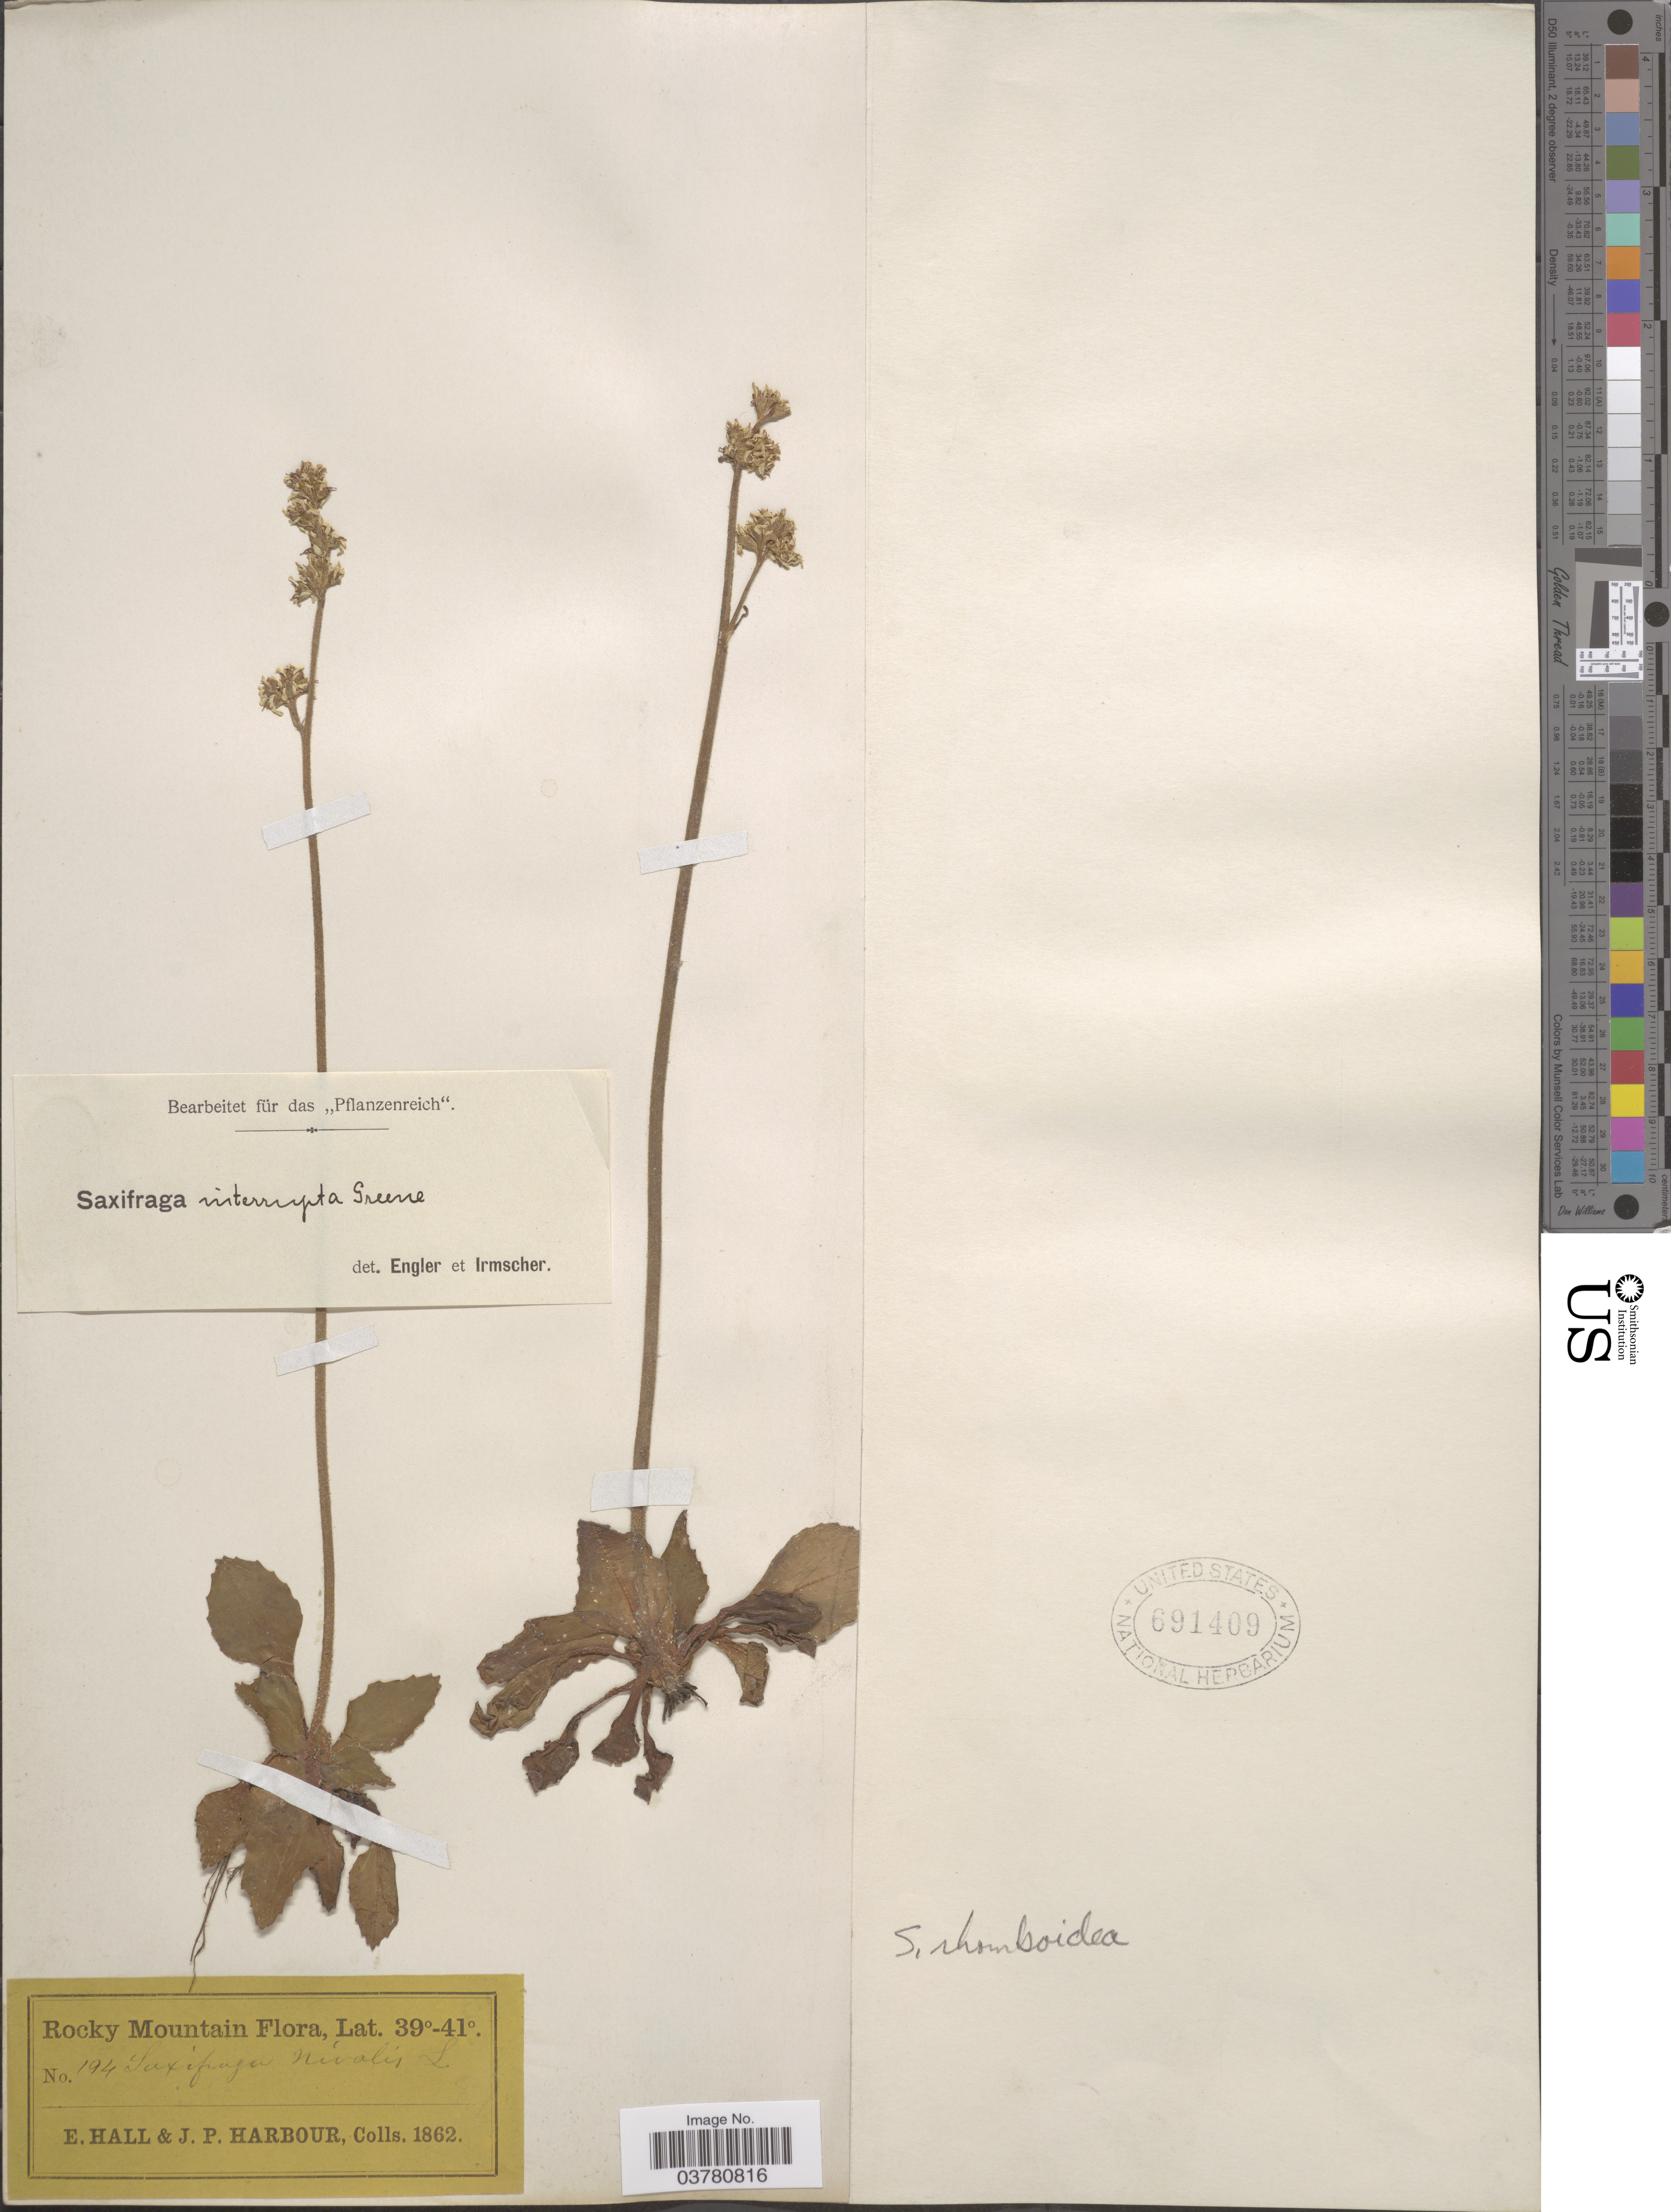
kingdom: Plantae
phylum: Tracheophyta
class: Magnoliopsida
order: Saxifragales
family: Saxifragaceae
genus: Micranthes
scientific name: Micranthes rhomboidea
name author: (Greene) Small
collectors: E. Hall & J. Harbour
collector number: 194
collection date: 1862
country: United States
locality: Rocky Mountain.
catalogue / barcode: US 691409